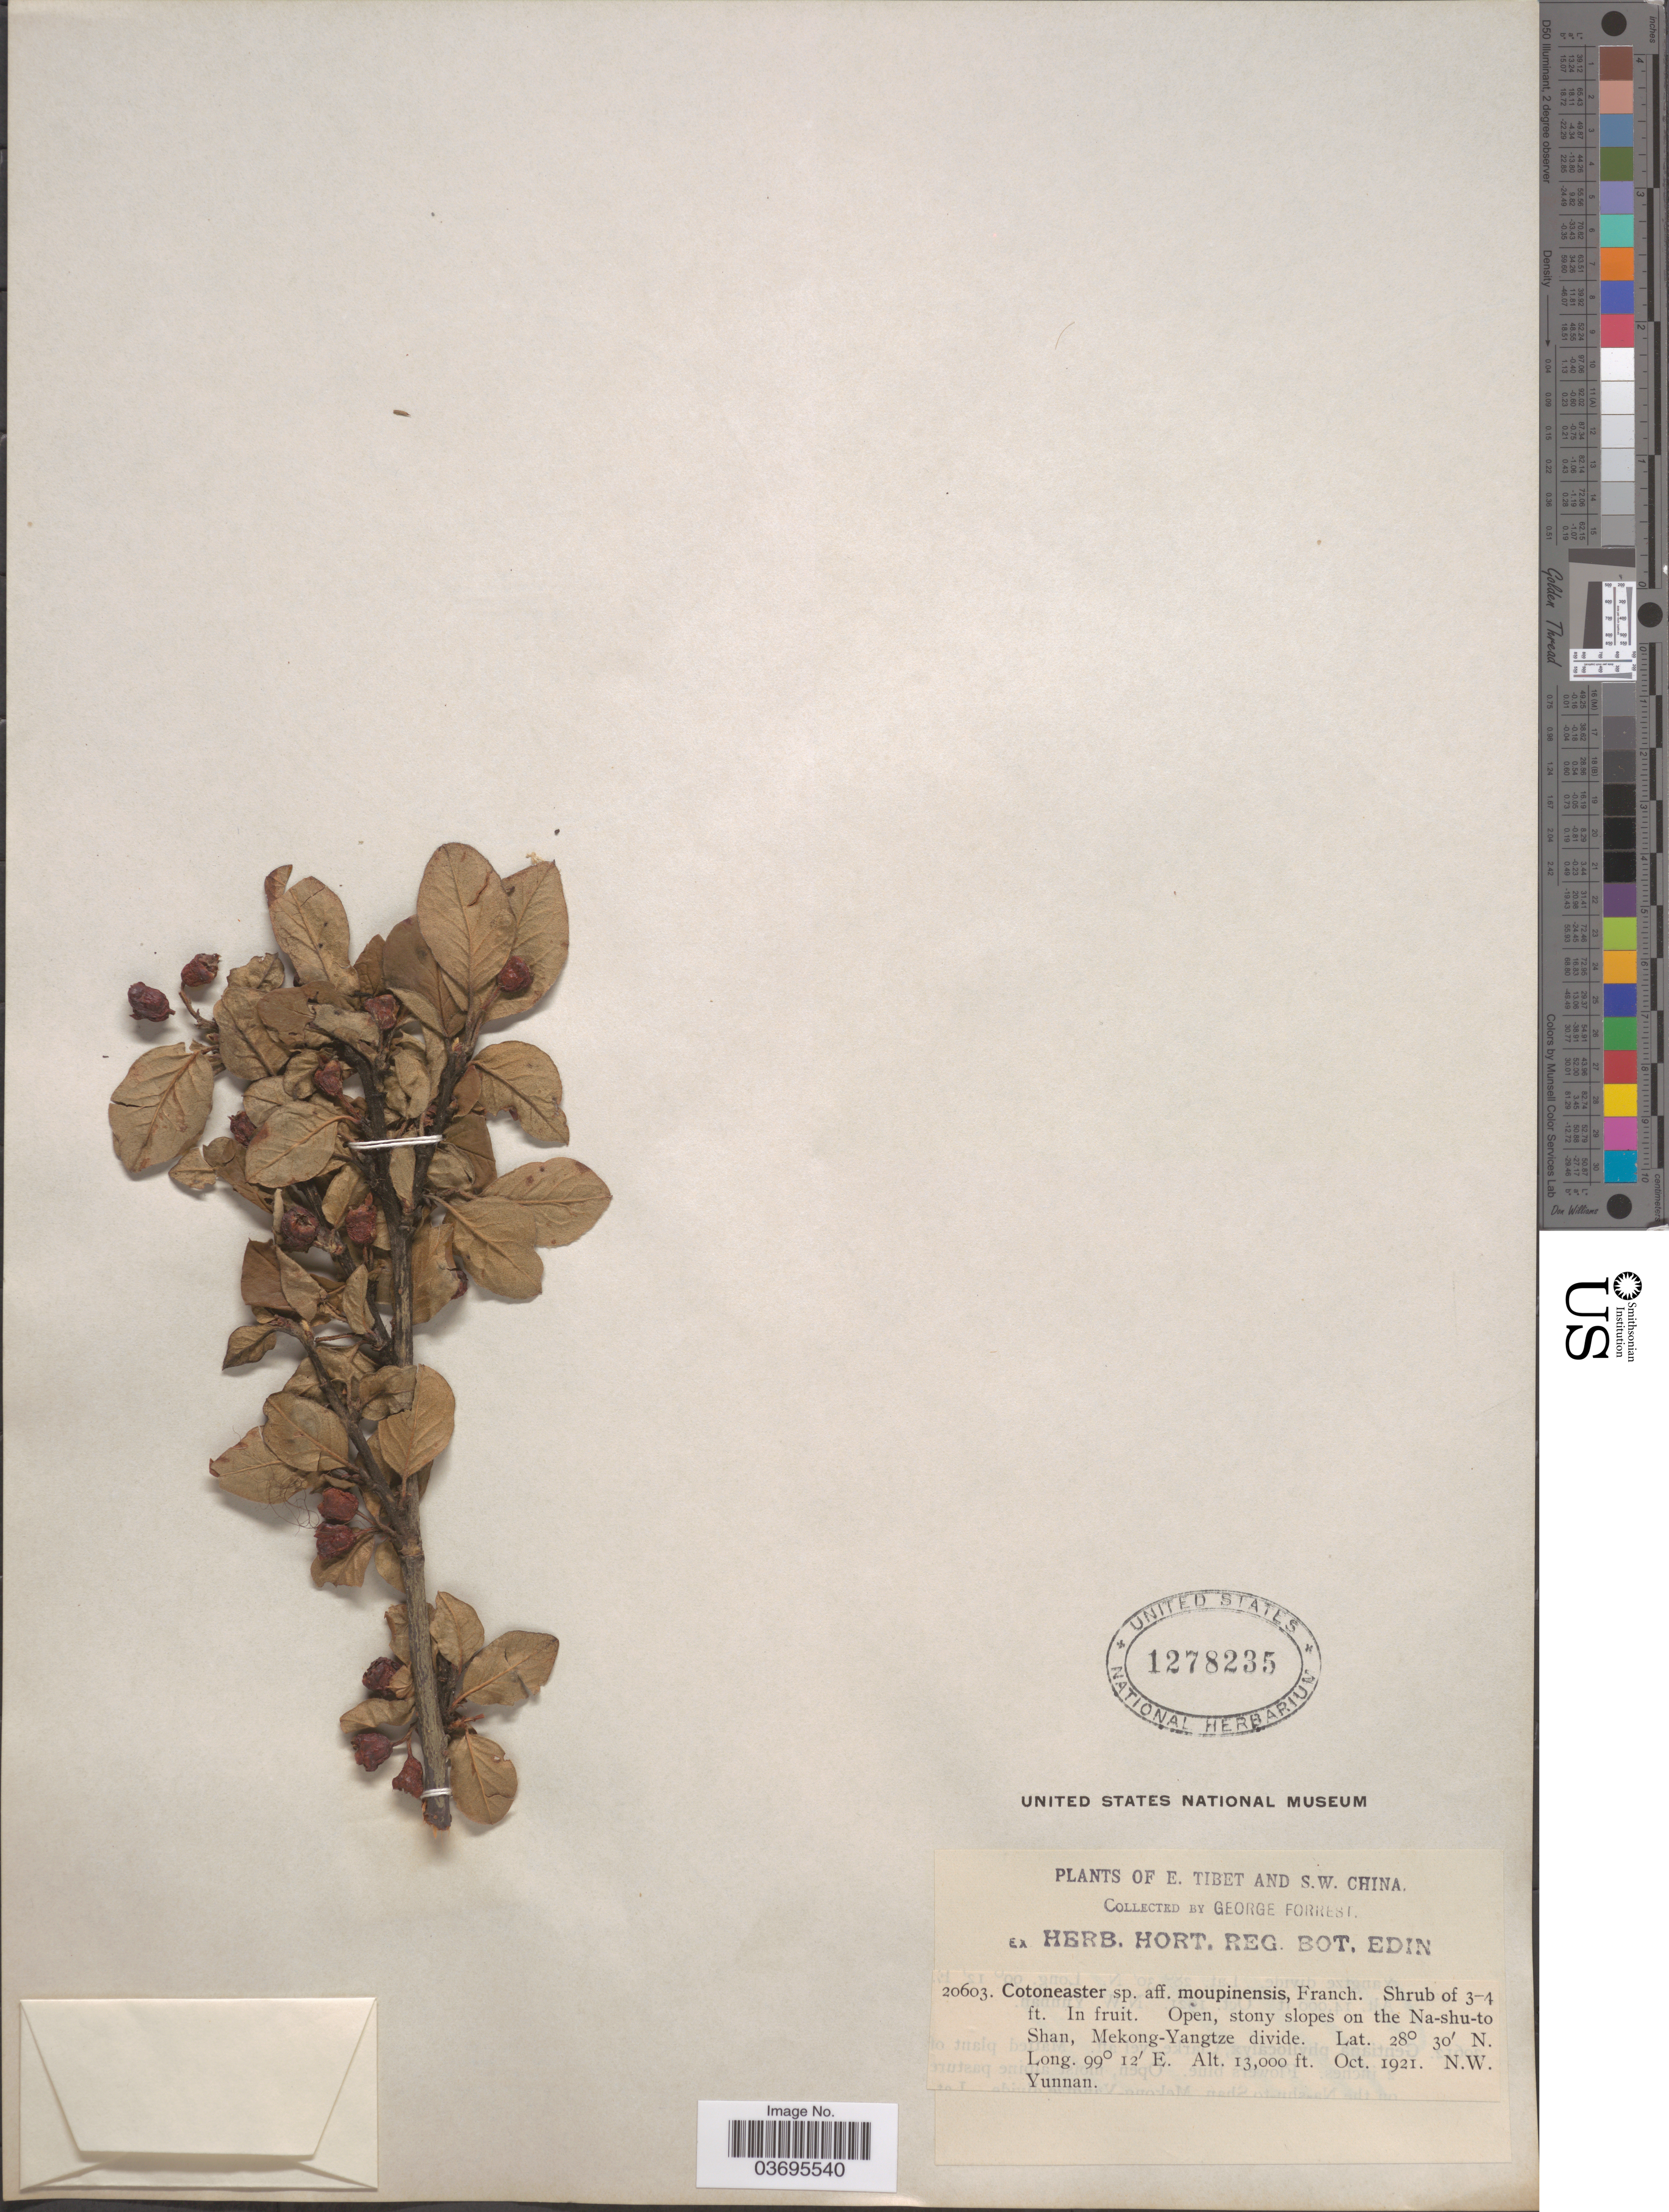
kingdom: Plantae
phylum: Tracheophyta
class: Magnoliopsida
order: Rosales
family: Rosaceae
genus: Cotoneaster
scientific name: Cotoneaster moupinensis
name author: Franch.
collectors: G. Forrest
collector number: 20603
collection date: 1921-10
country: China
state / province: Yunnan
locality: E. Tibet and S.W. China. On the Na-shu-to Shan, Mekong-Yangtze divide. N.W. Yunnan.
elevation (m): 3962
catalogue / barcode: US 1278235